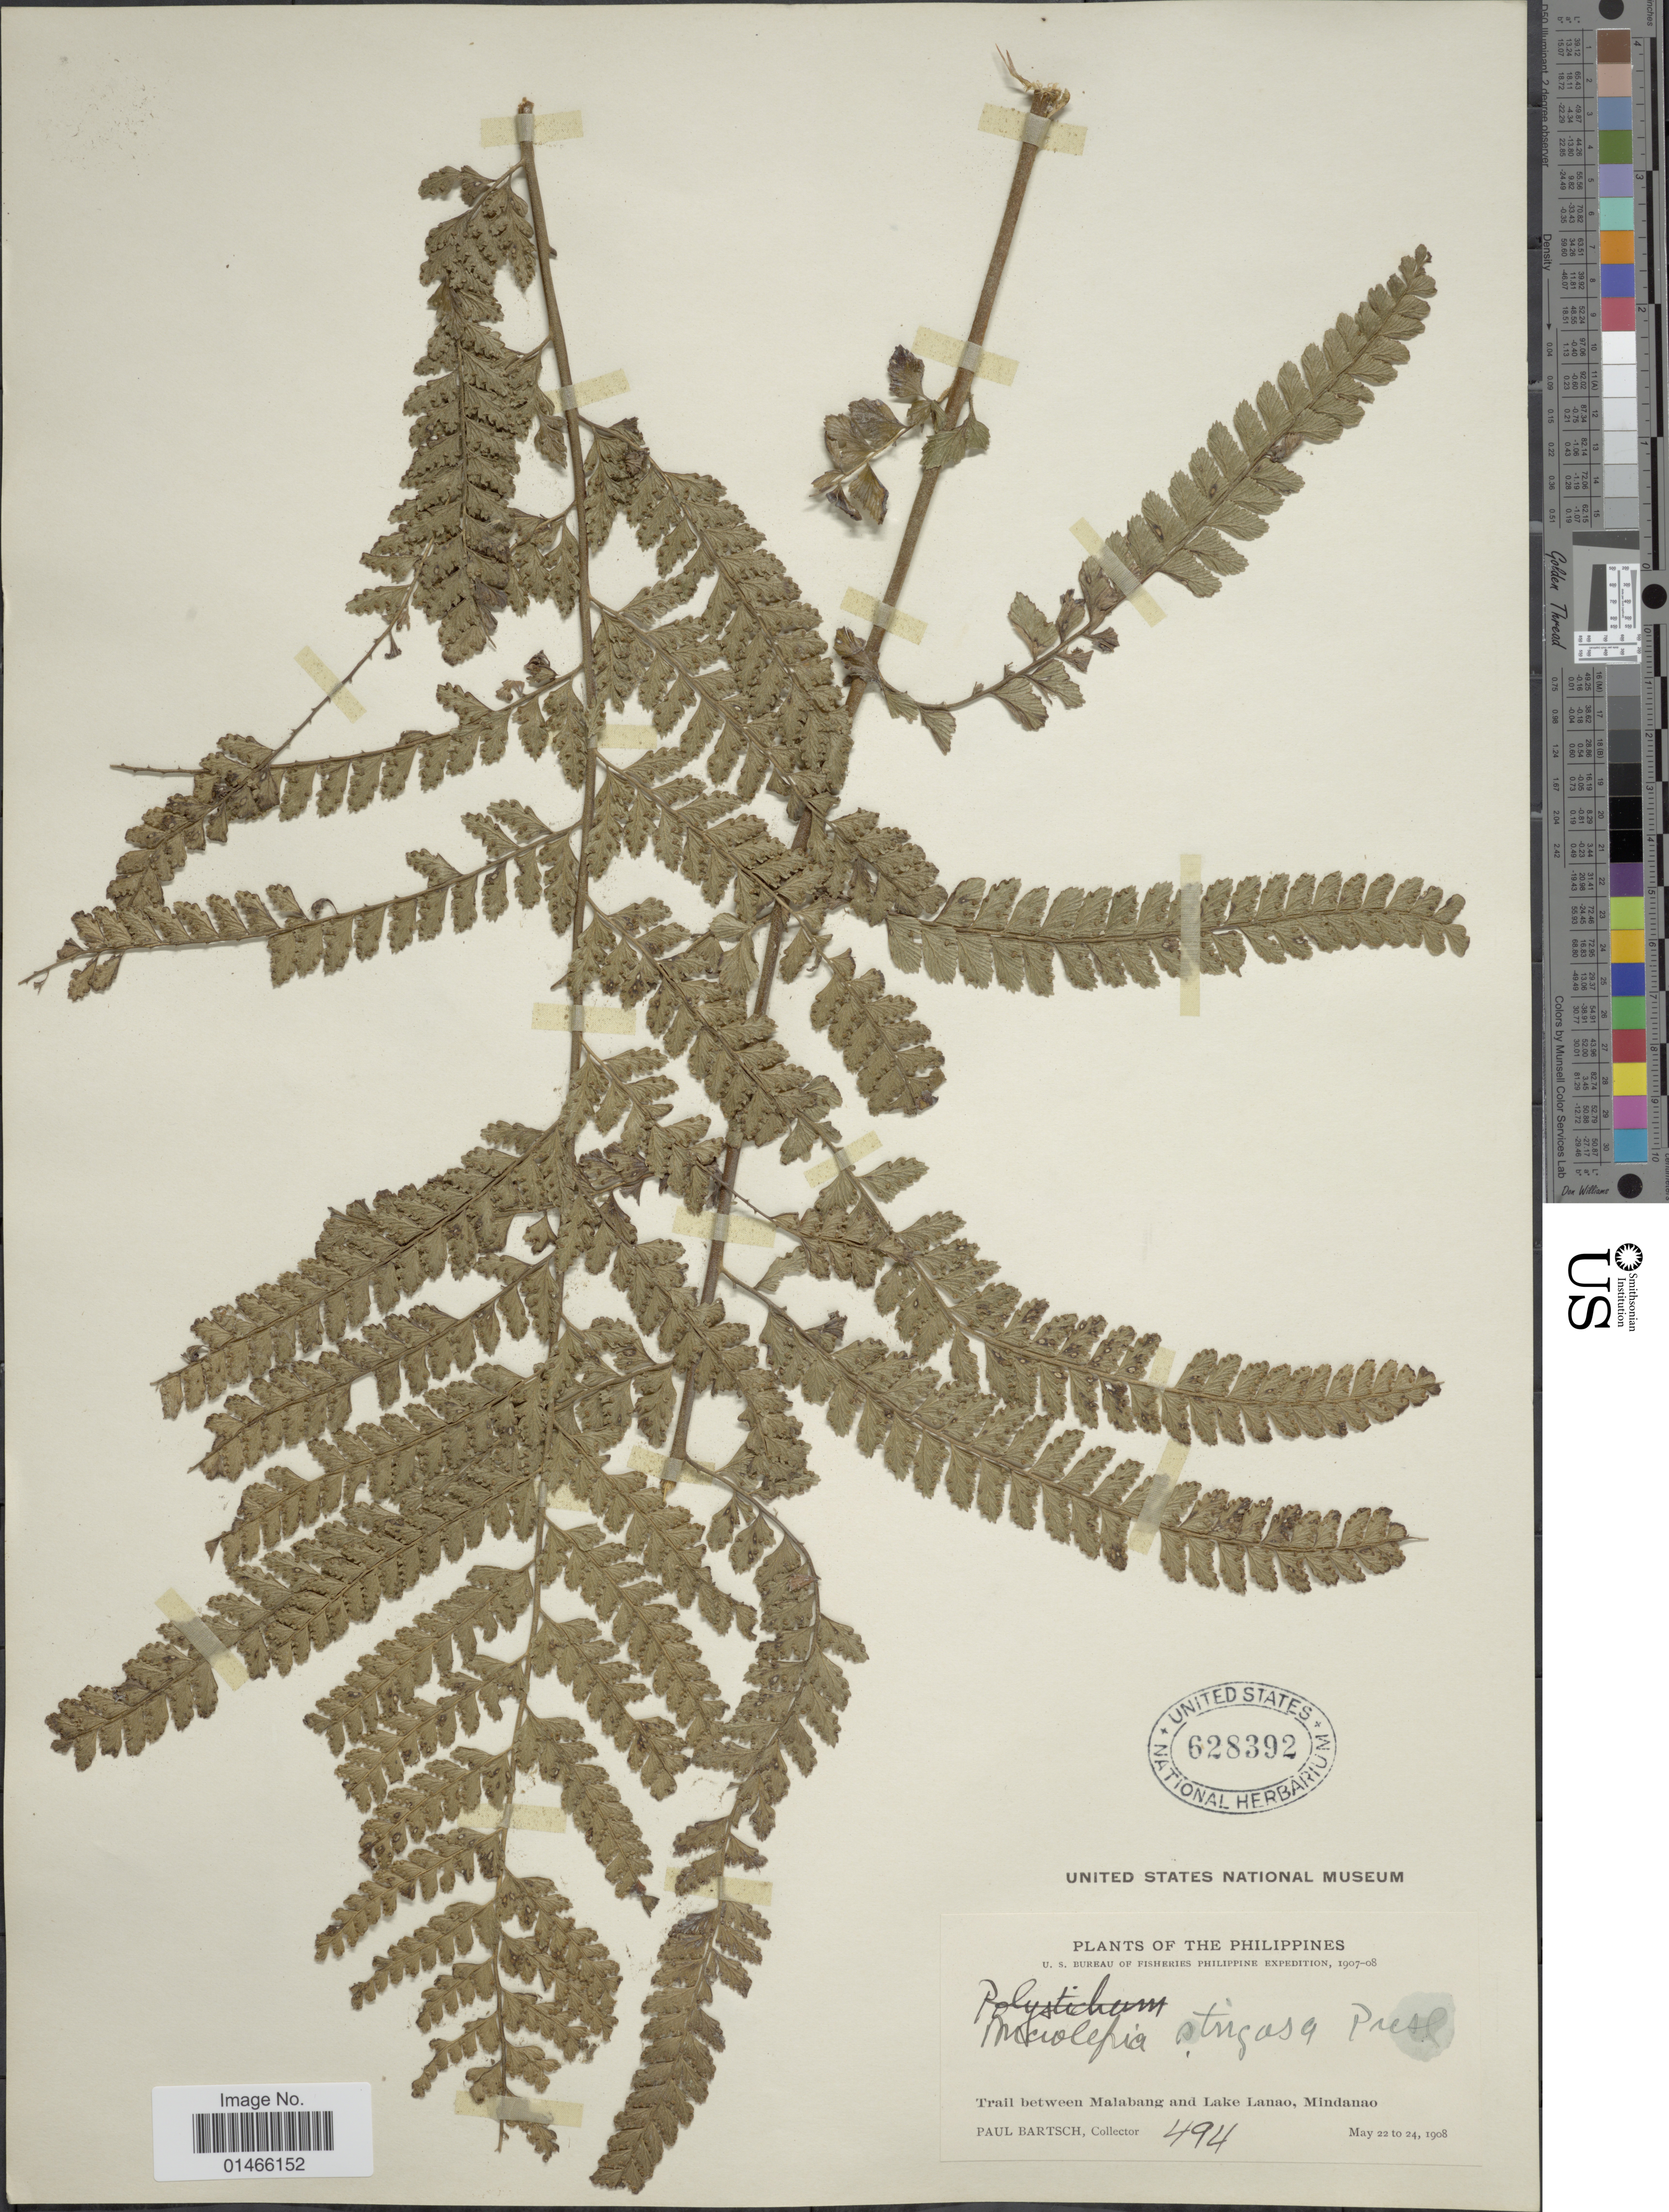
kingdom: Plantae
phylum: Tracheophyta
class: Polypodiopsida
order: Polypodiales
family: Dennstaedtiaceae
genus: Microlepia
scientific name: Microlepia strigosa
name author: (Thunb.) J. Presl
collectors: P. Bartsch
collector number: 494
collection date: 1908-05-22/1908-05-24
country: Philippines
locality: Trail between Malanang and Lake Lanao, Mindanao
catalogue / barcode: US 628392